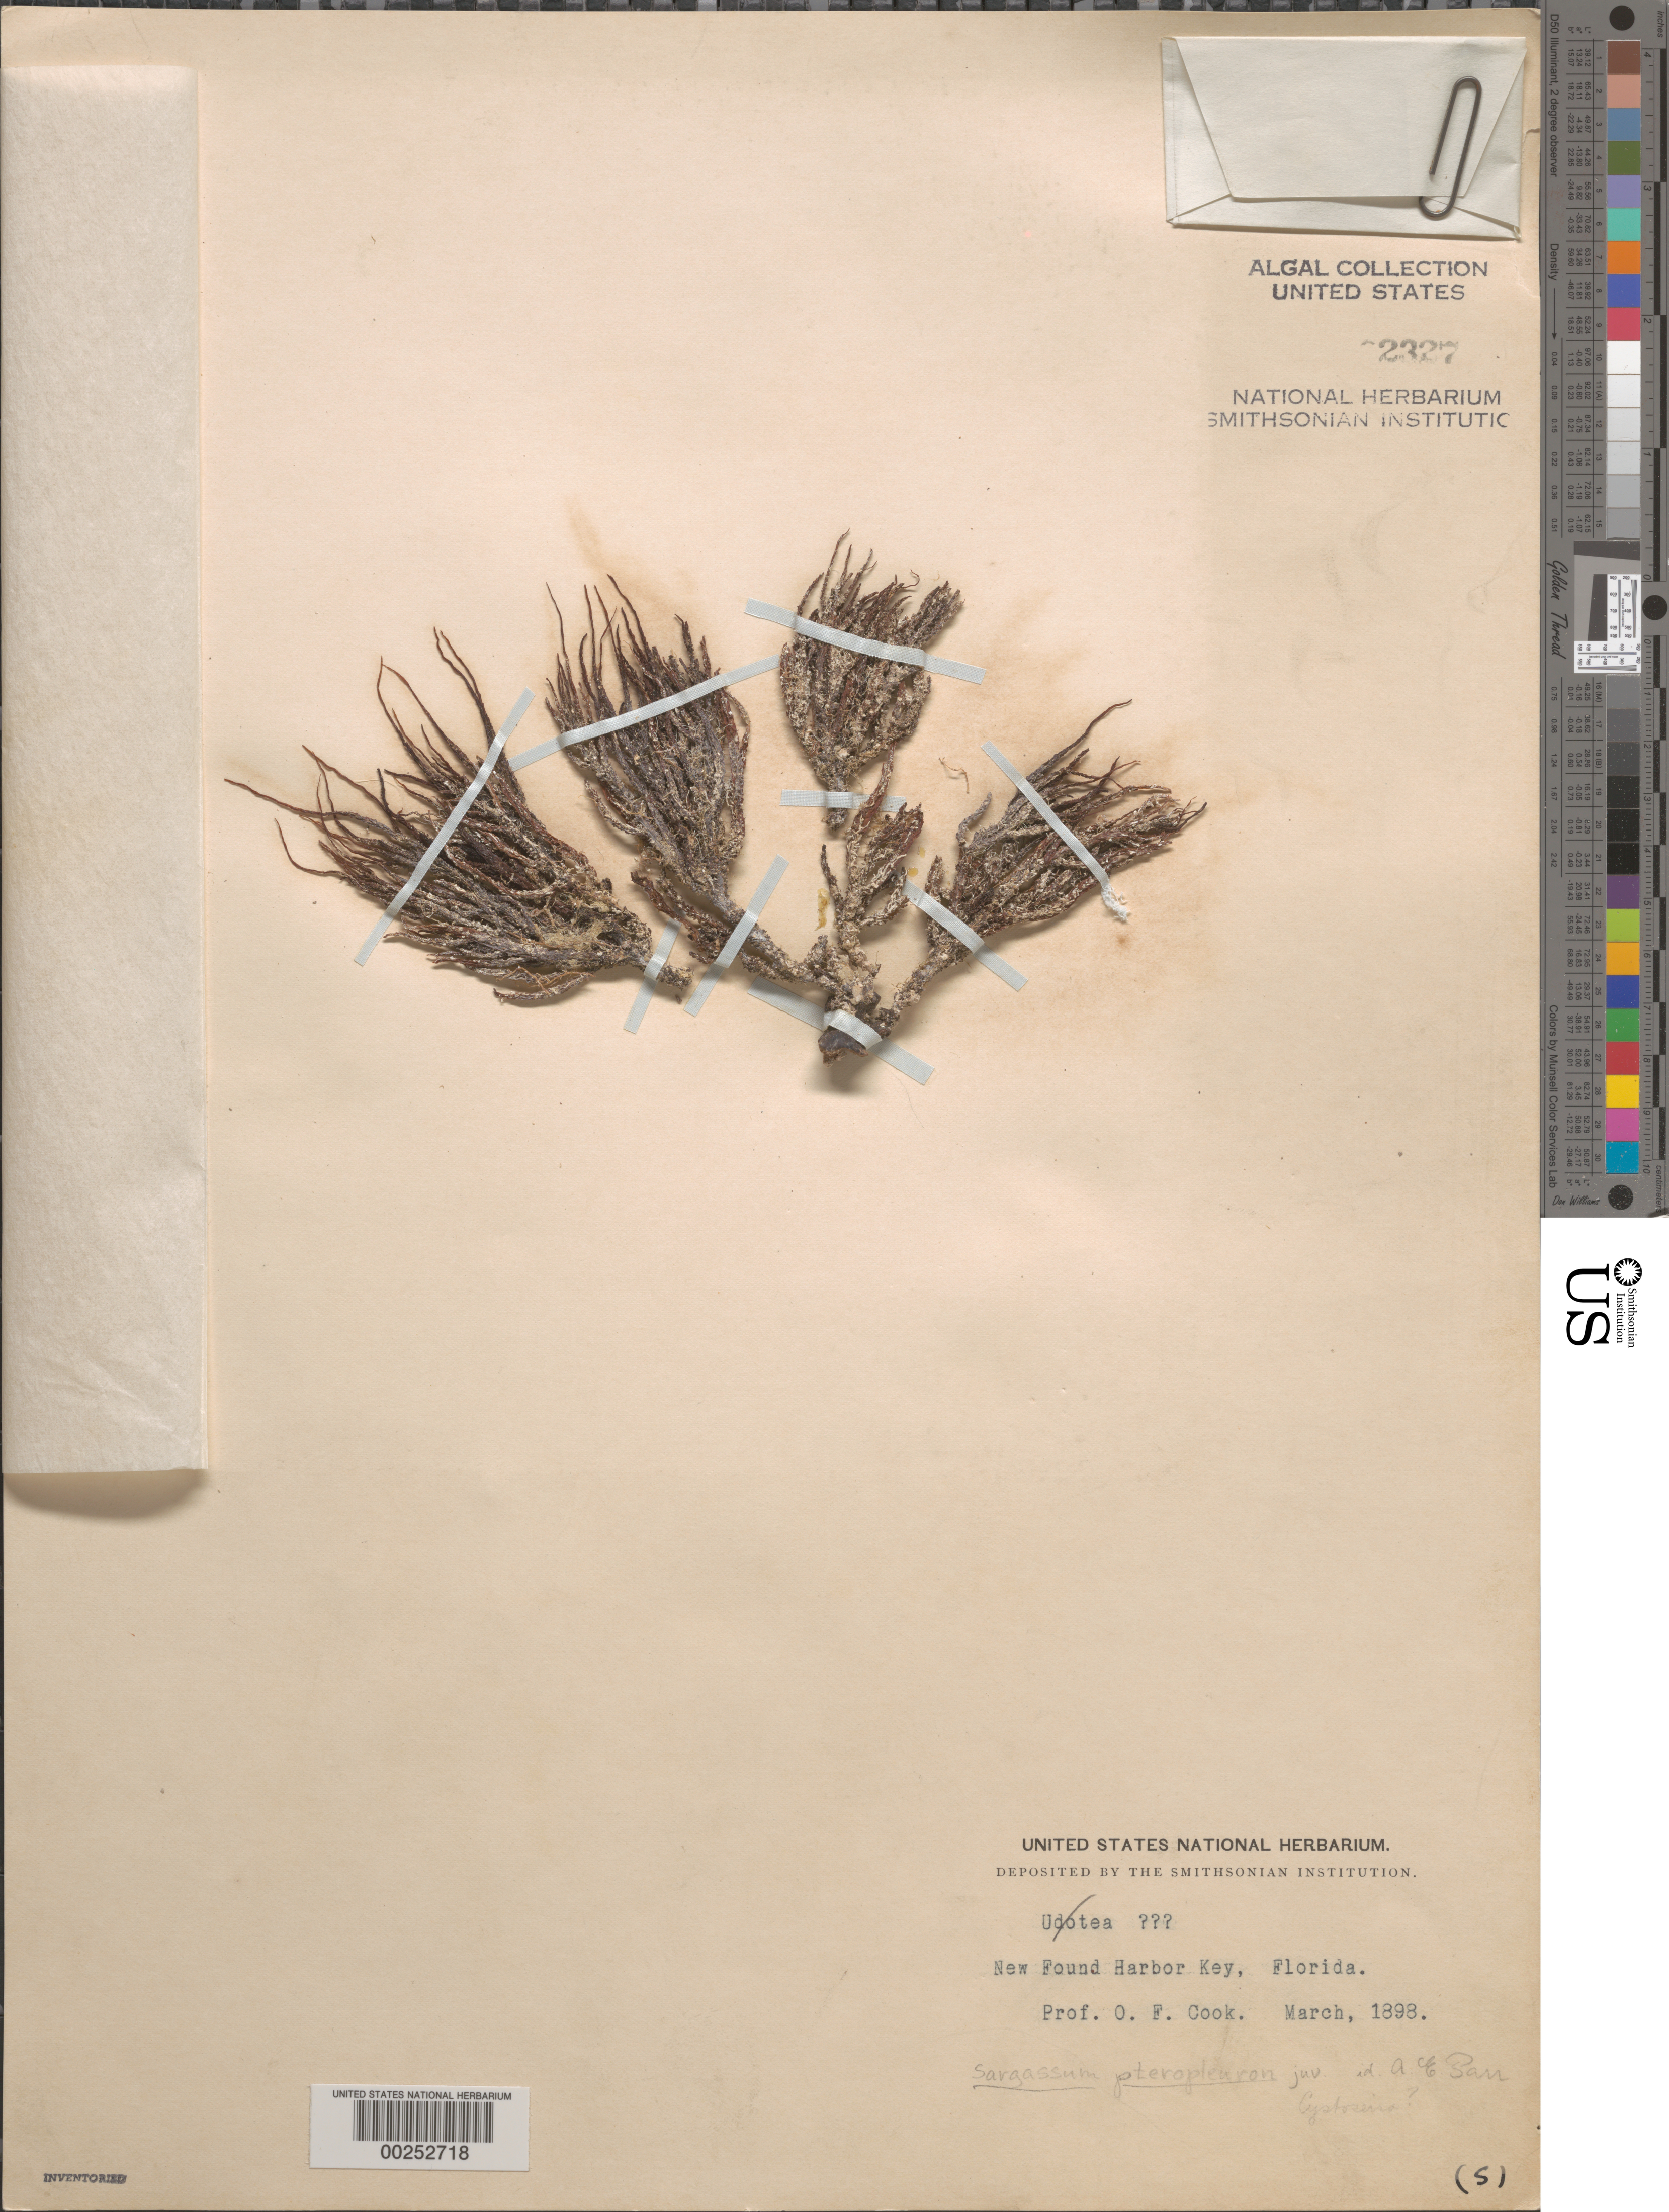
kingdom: Chromista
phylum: Ochrophyta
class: Phaeophyceae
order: Fucales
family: Sargassaceae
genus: Sargassum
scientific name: Sargassum pteropleuron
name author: Grunow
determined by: Farr, A. E.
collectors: O. F. Cook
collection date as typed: Mar 1898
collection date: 1898-03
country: United States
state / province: Florida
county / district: Monroe County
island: Newfound Harbor Keys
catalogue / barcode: US 2327